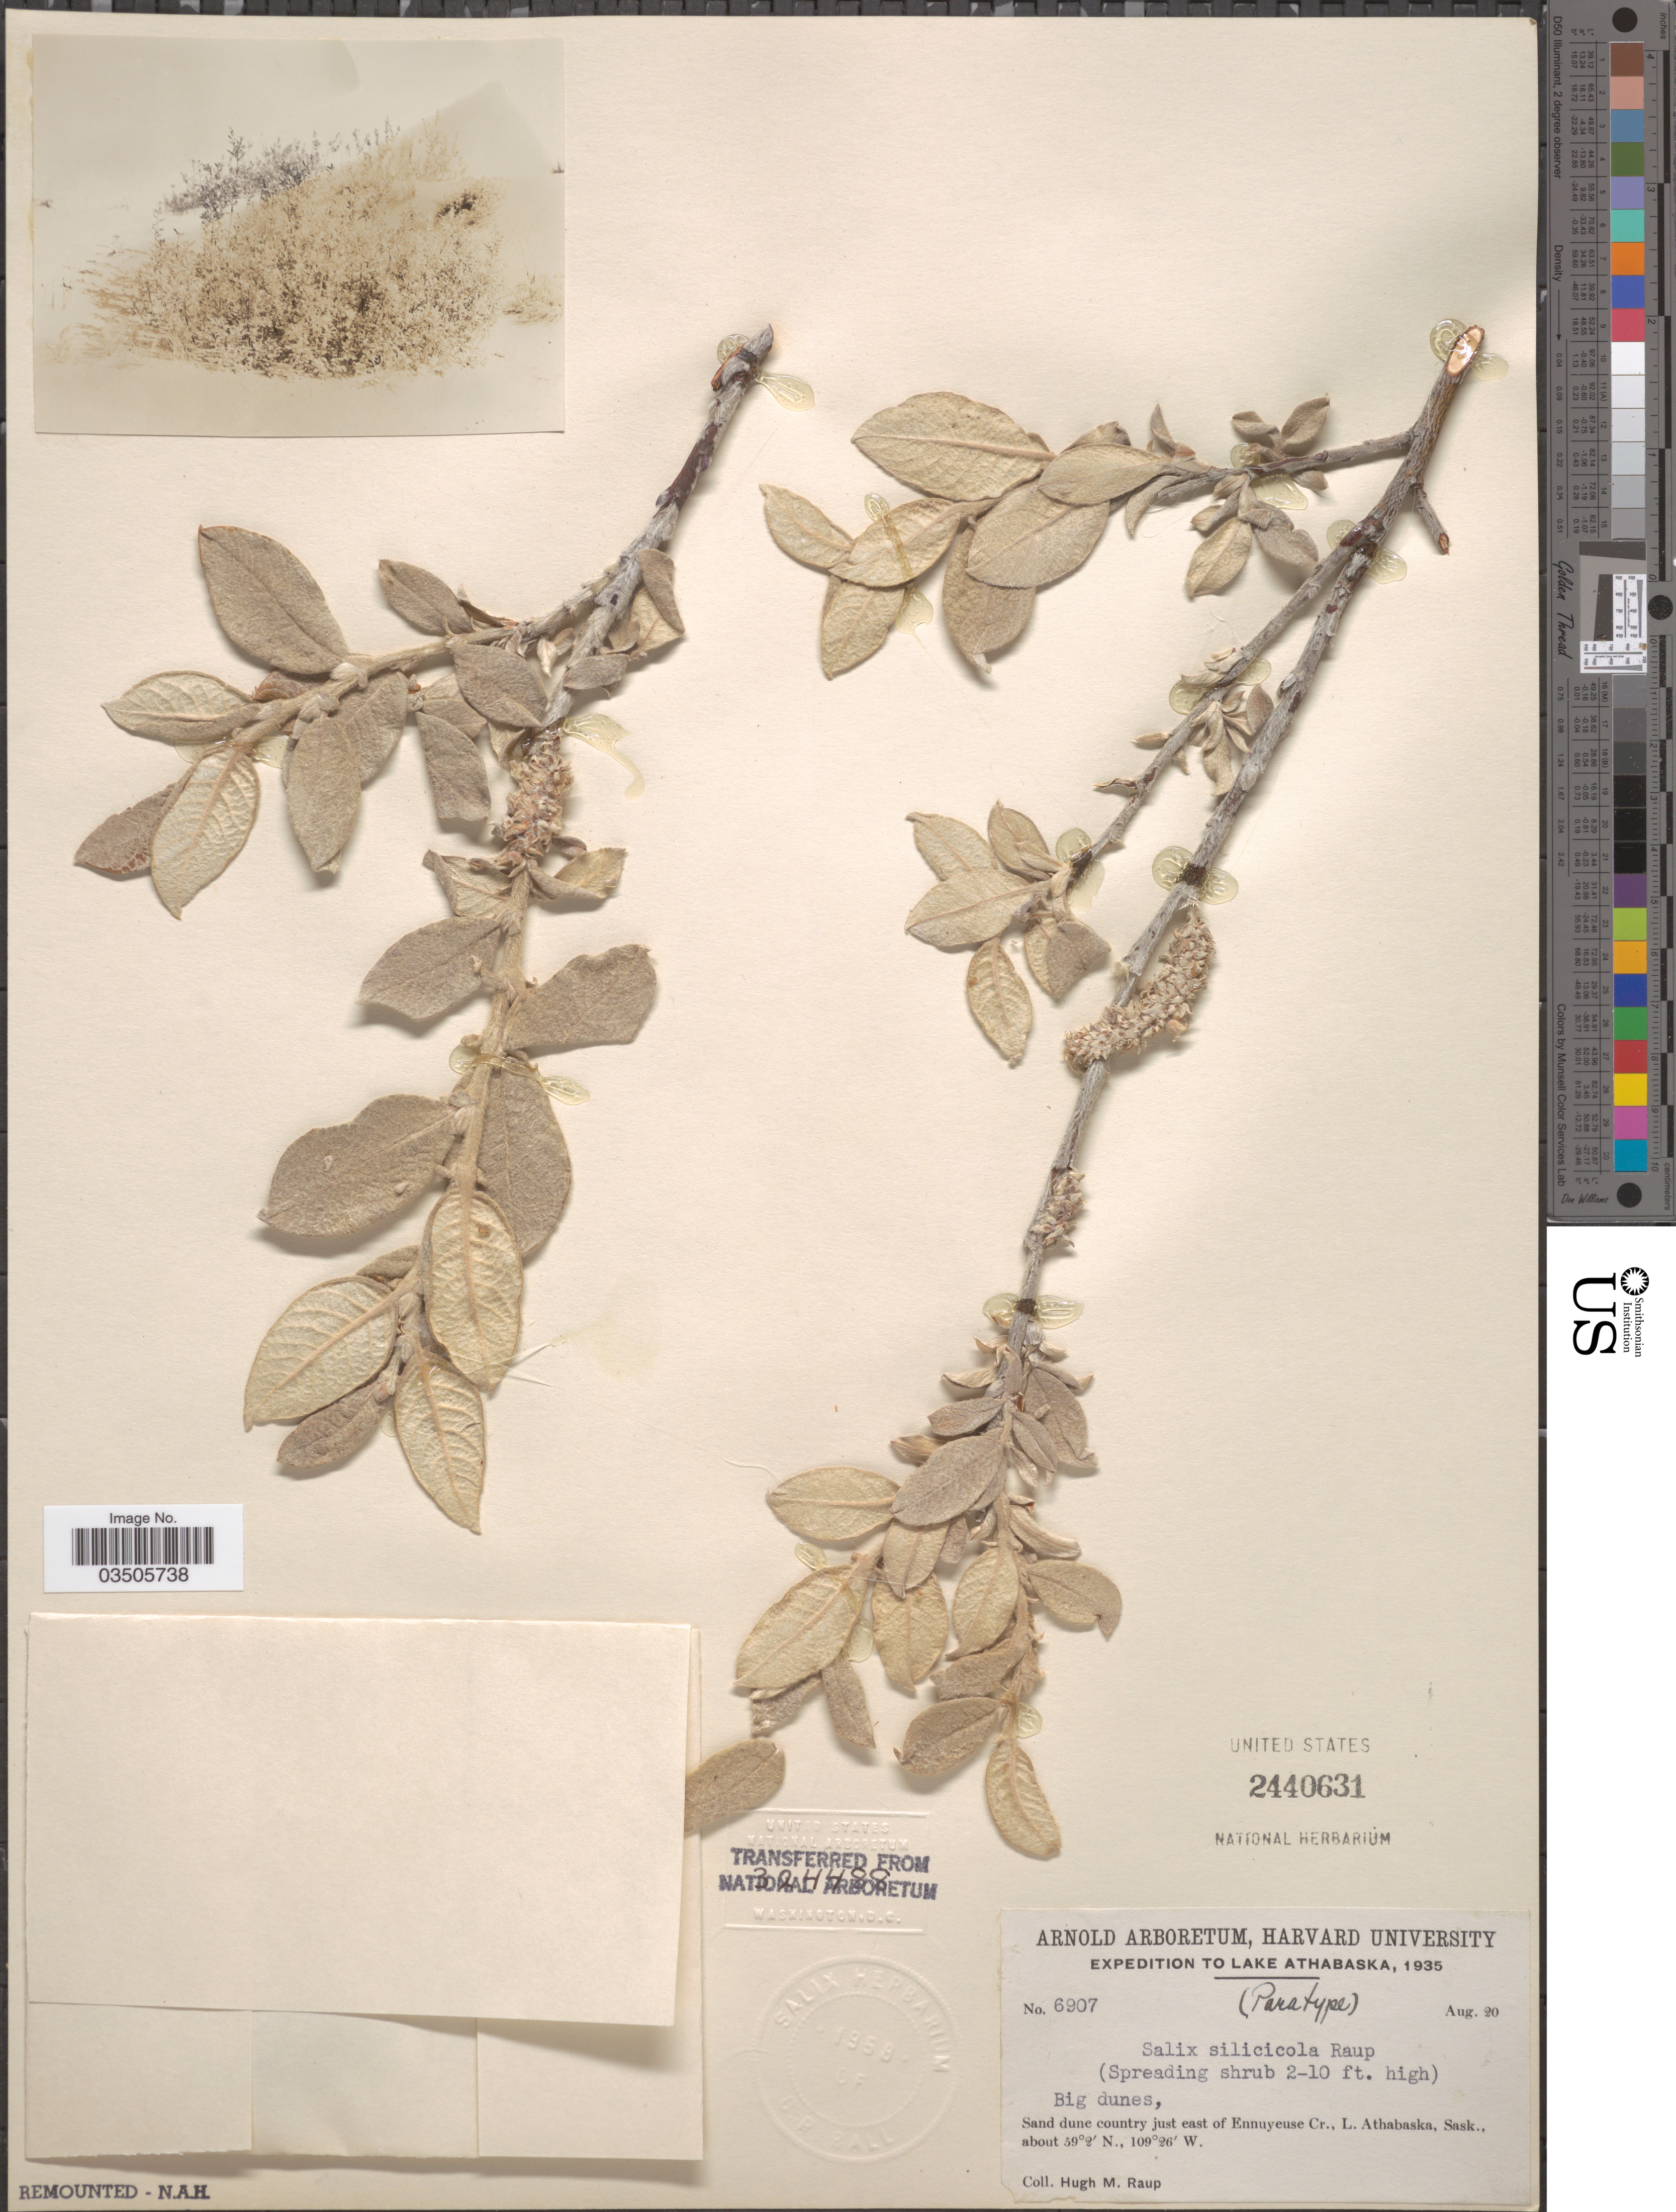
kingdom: Plantae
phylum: Tracheophyta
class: Magnoliopsida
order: Malpighiales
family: Salicaceae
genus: Salix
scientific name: Salix silicicola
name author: Raup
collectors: H. Raup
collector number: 6907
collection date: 1935-08-20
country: Canada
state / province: Saskatchewan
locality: Lake Athabaska. Sand dune country just east of Ennuyeuse Cr., L. Athabaska.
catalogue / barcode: US 2440631